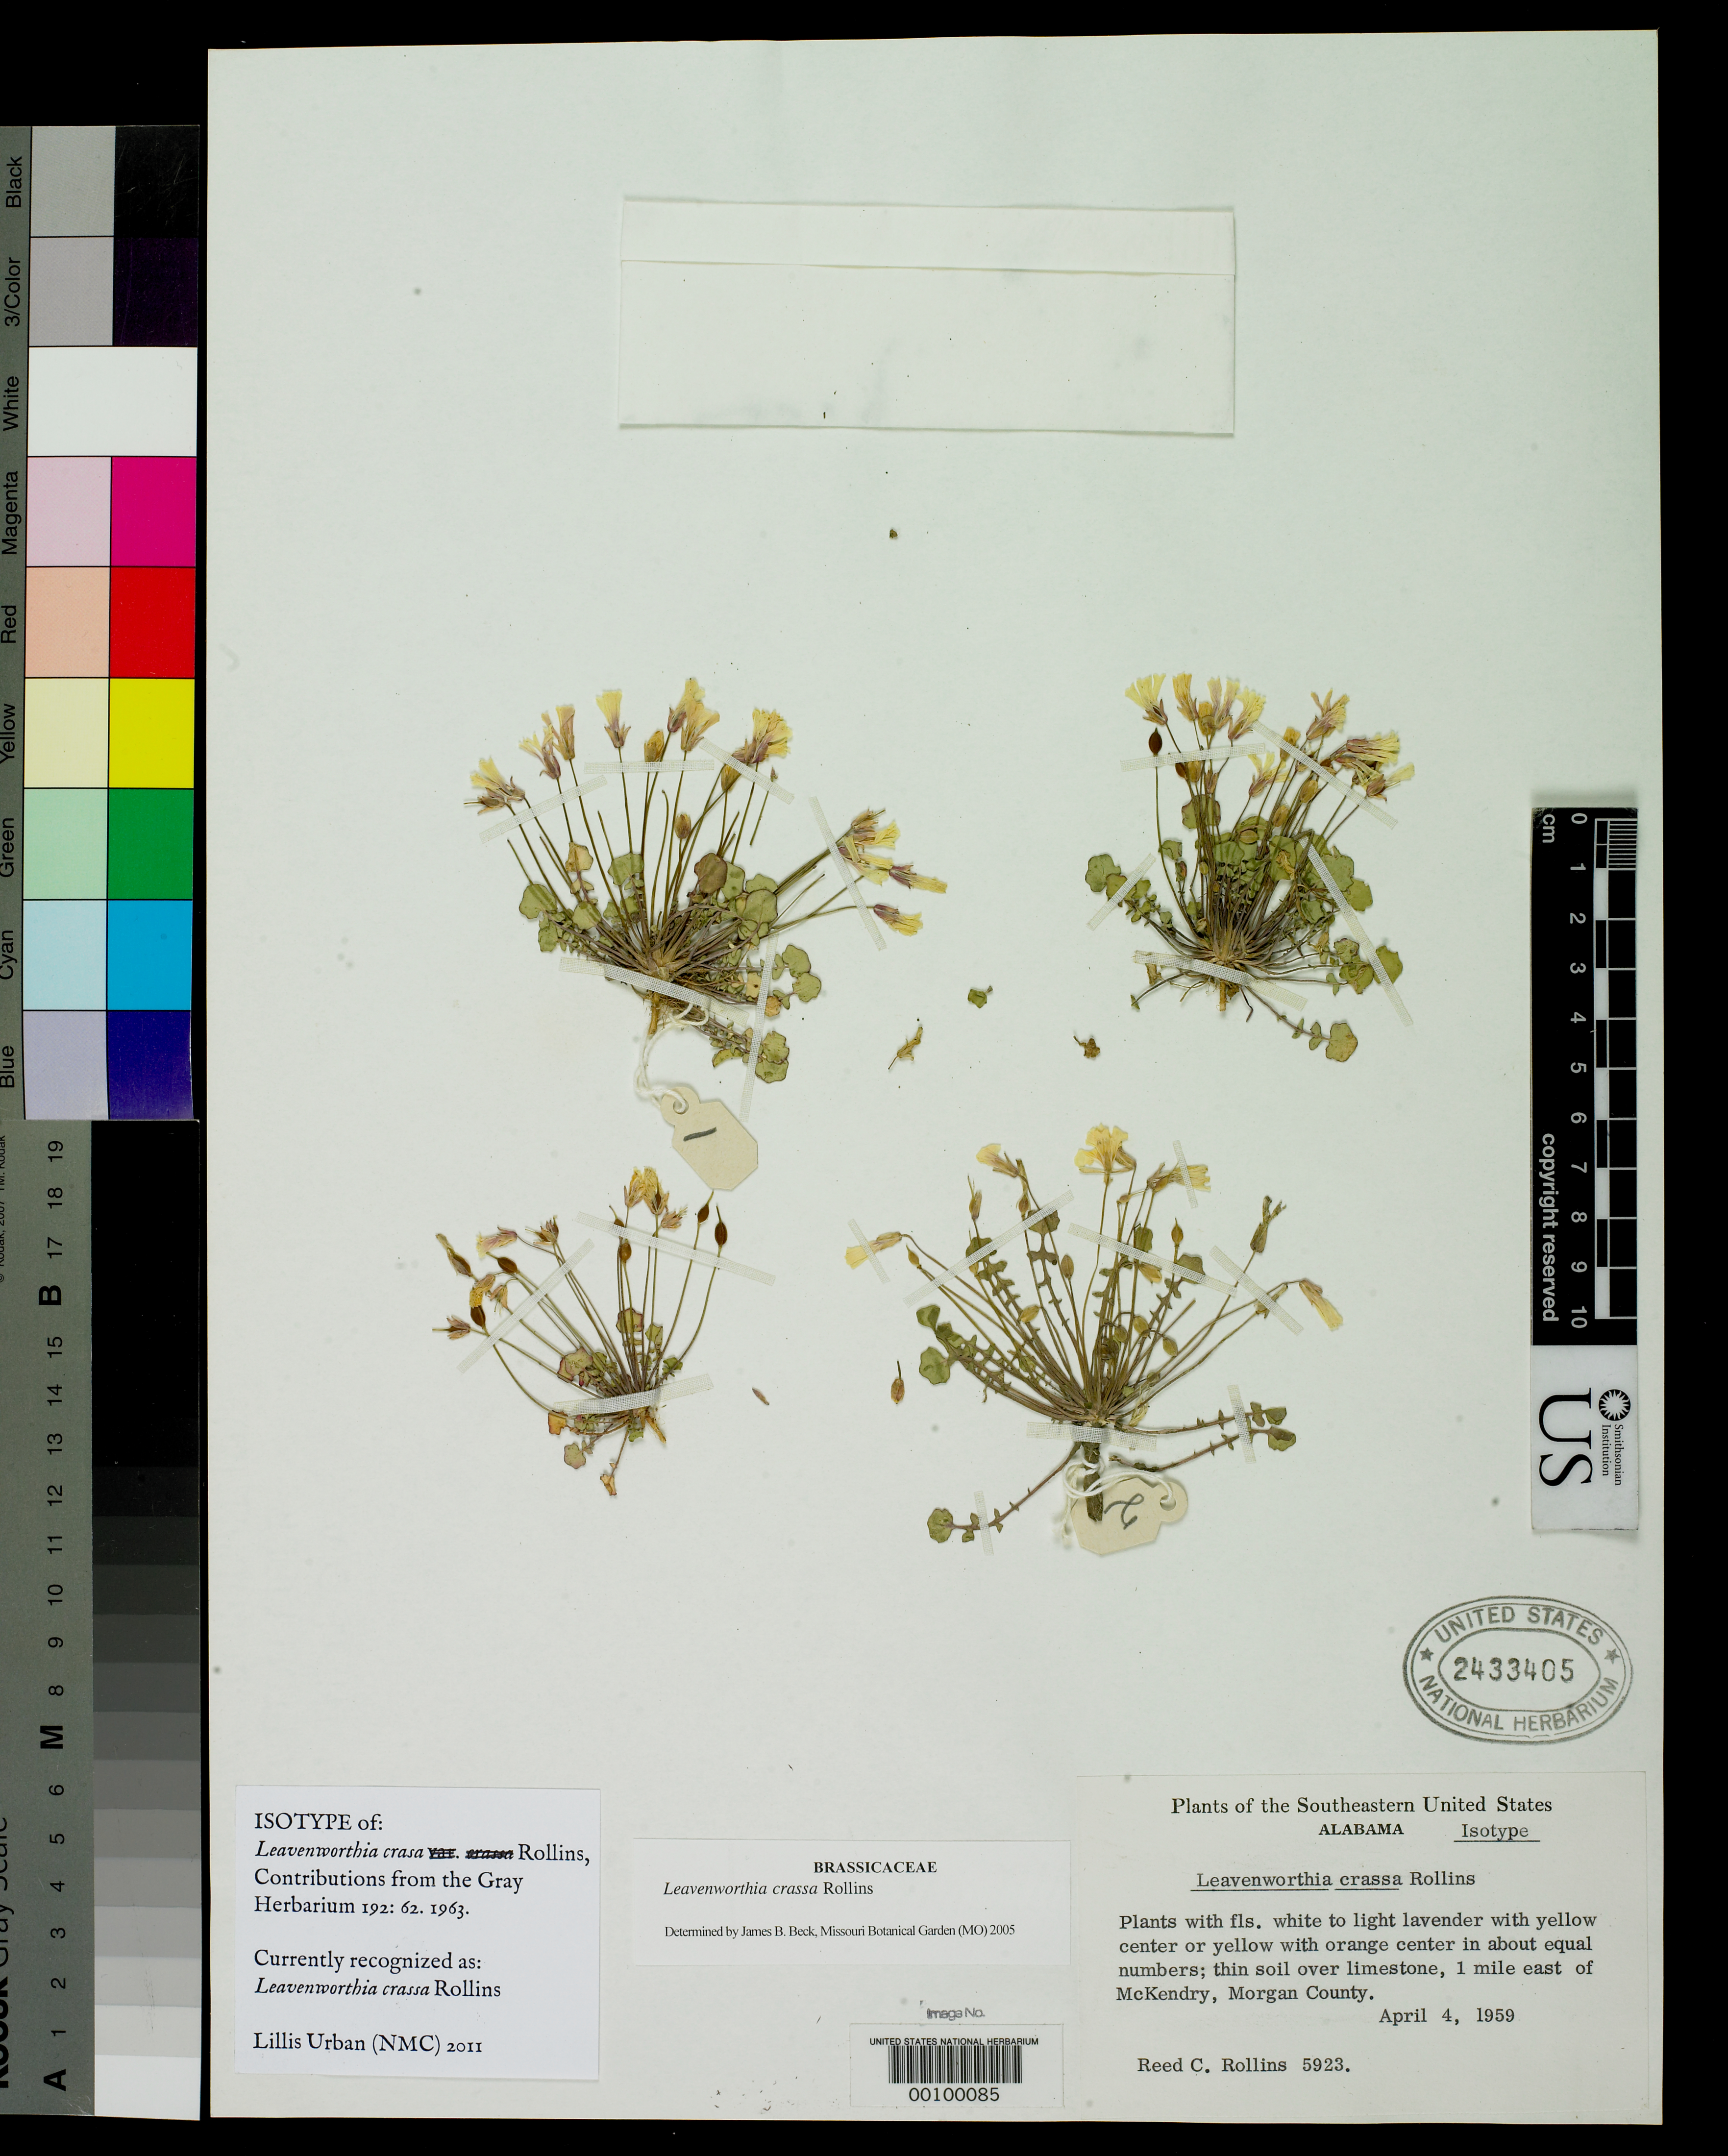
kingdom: Plantae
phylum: Tracheophyta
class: Magnoliopsida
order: Brassicales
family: Brassicaceae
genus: Leavenworthia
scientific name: Leavenworthia crassa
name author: Rollins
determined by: Beck, James B., (MO)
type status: Isotype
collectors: R. C. Rollins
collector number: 5923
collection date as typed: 04 Apr 1959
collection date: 1959-04-04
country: United States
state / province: Alabama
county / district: Morgan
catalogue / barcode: US 2433405